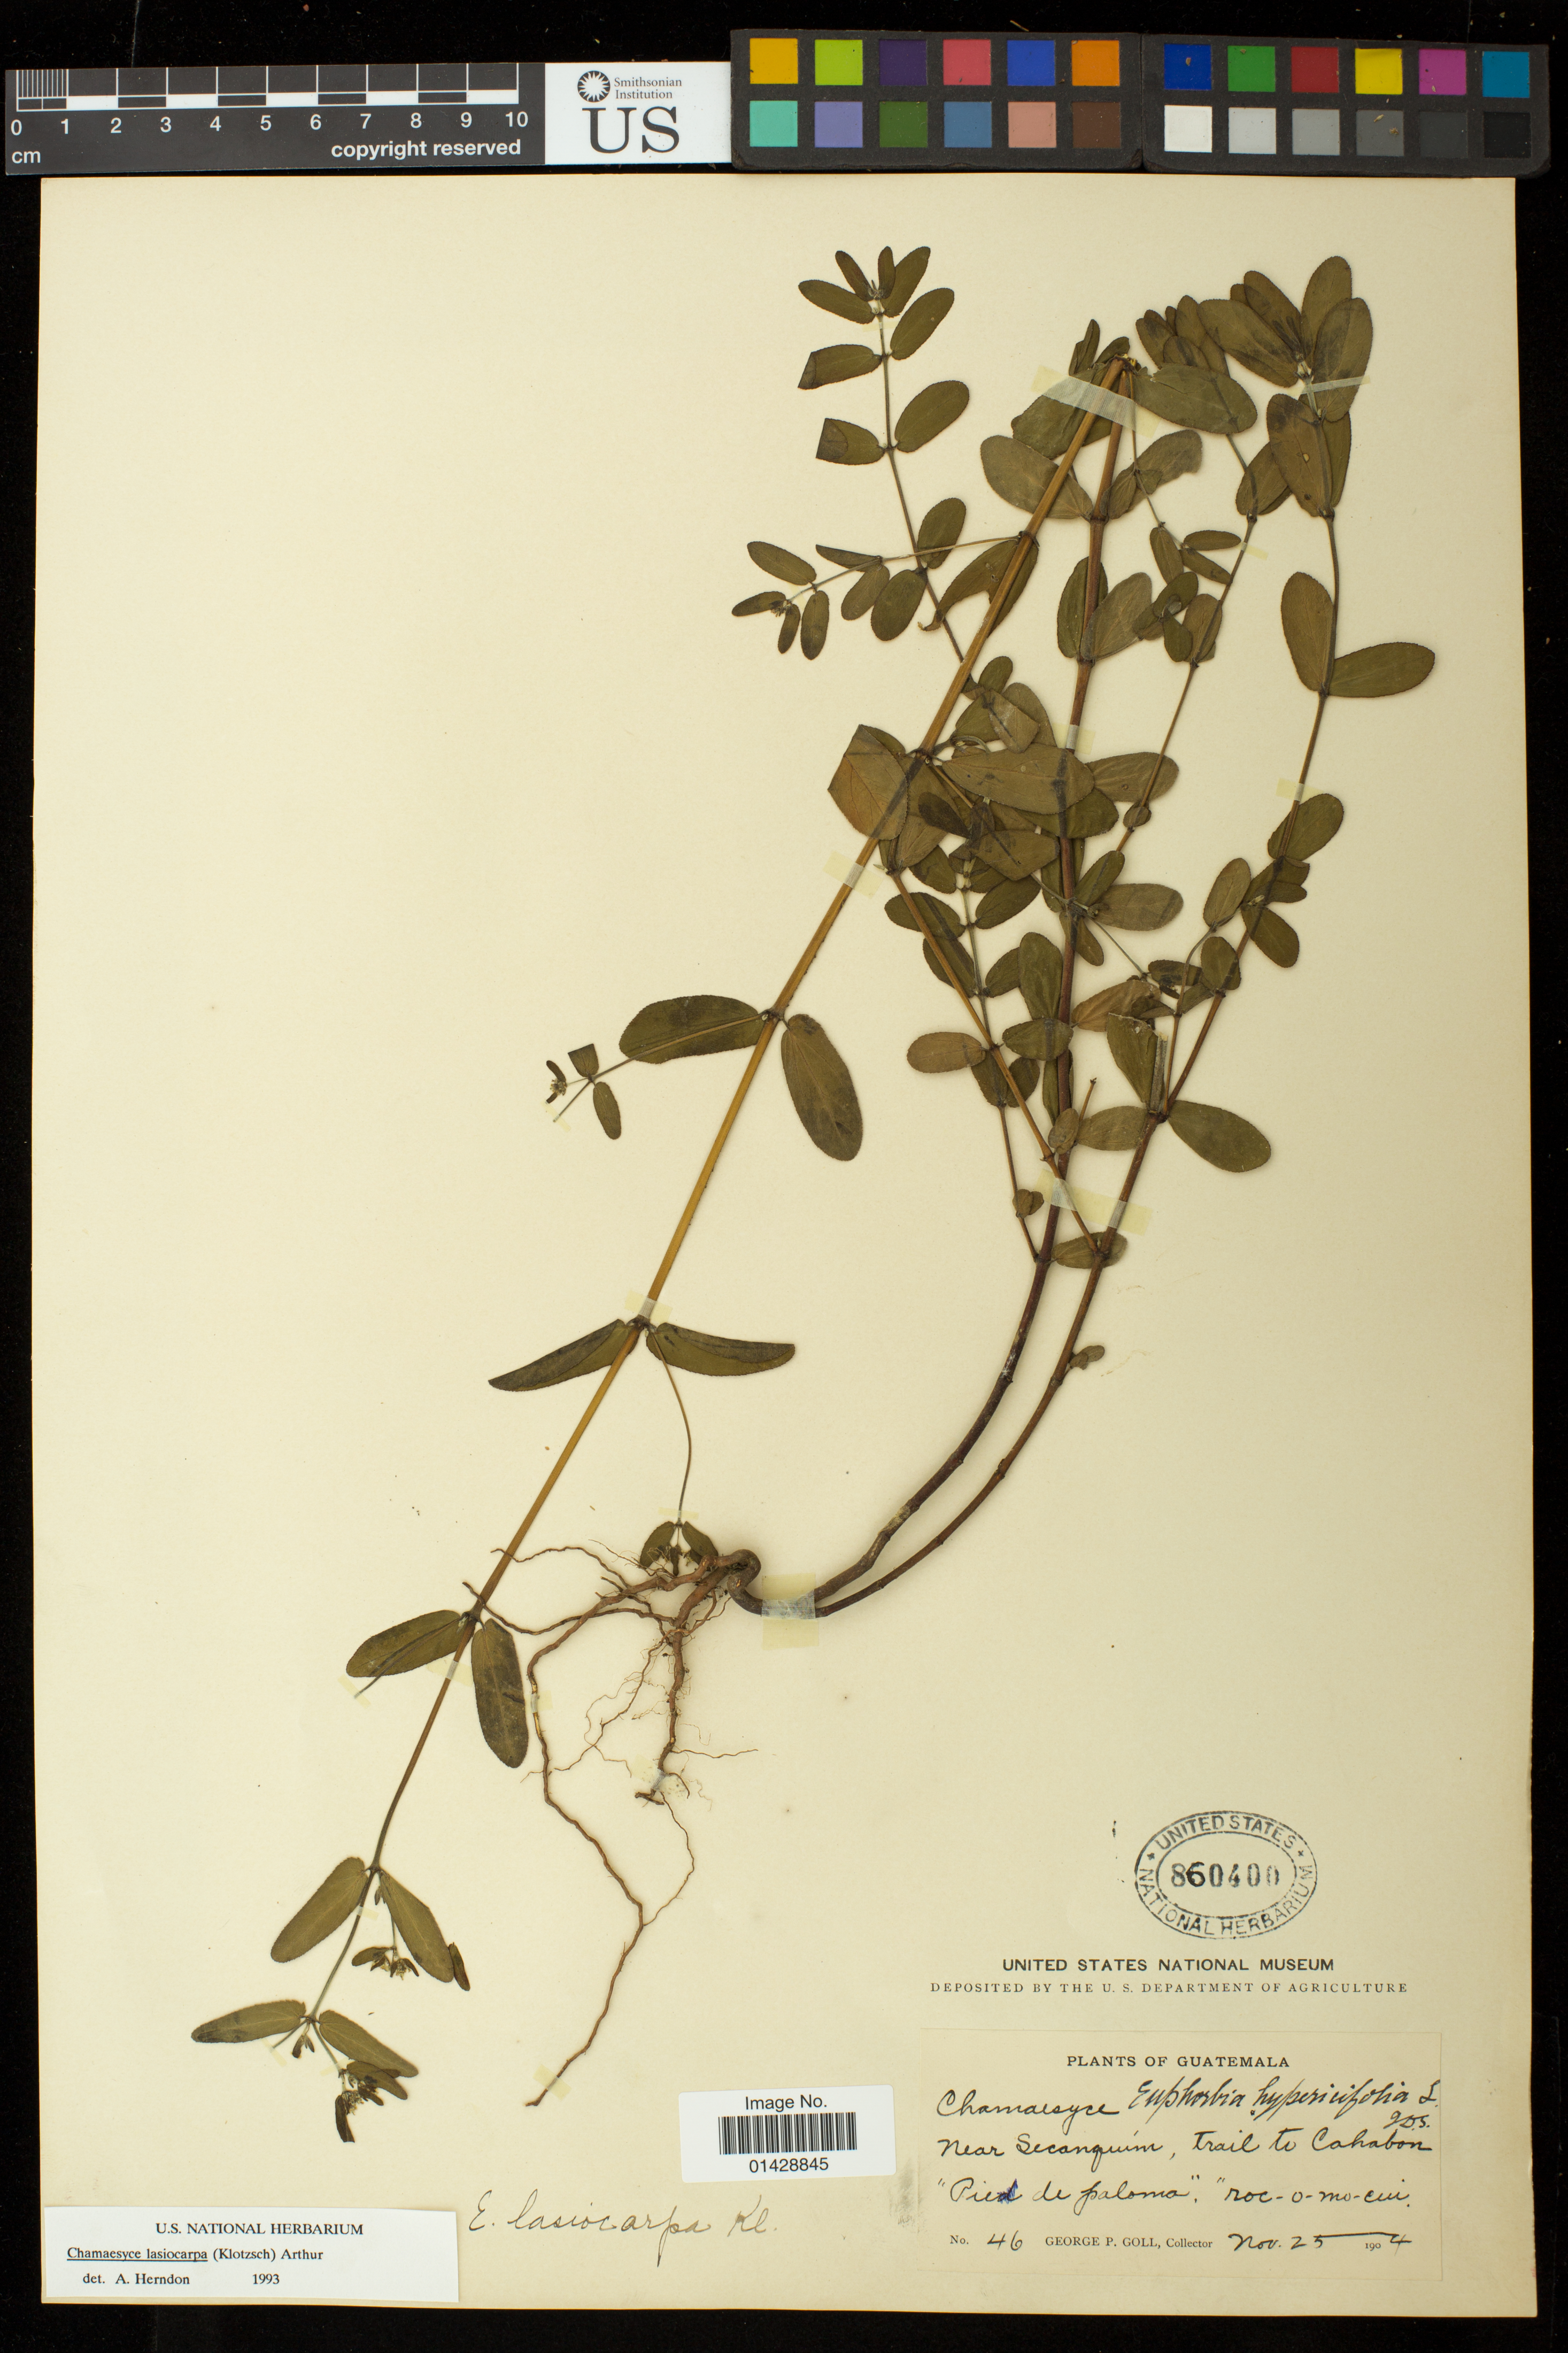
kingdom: Plantae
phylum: Tracheophyta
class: Magnoliopsida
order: Malpighiales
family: Euphorbiaceae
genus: Euphorbia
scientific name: Euphorbia lasiocarpa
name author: Klotzsch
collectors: G. P. Goll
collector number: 46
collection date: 1904-11-25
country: Guatemala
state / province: Alta Verapaz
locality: Near Secanquim, trail to Cahabon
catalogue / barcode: US 860400